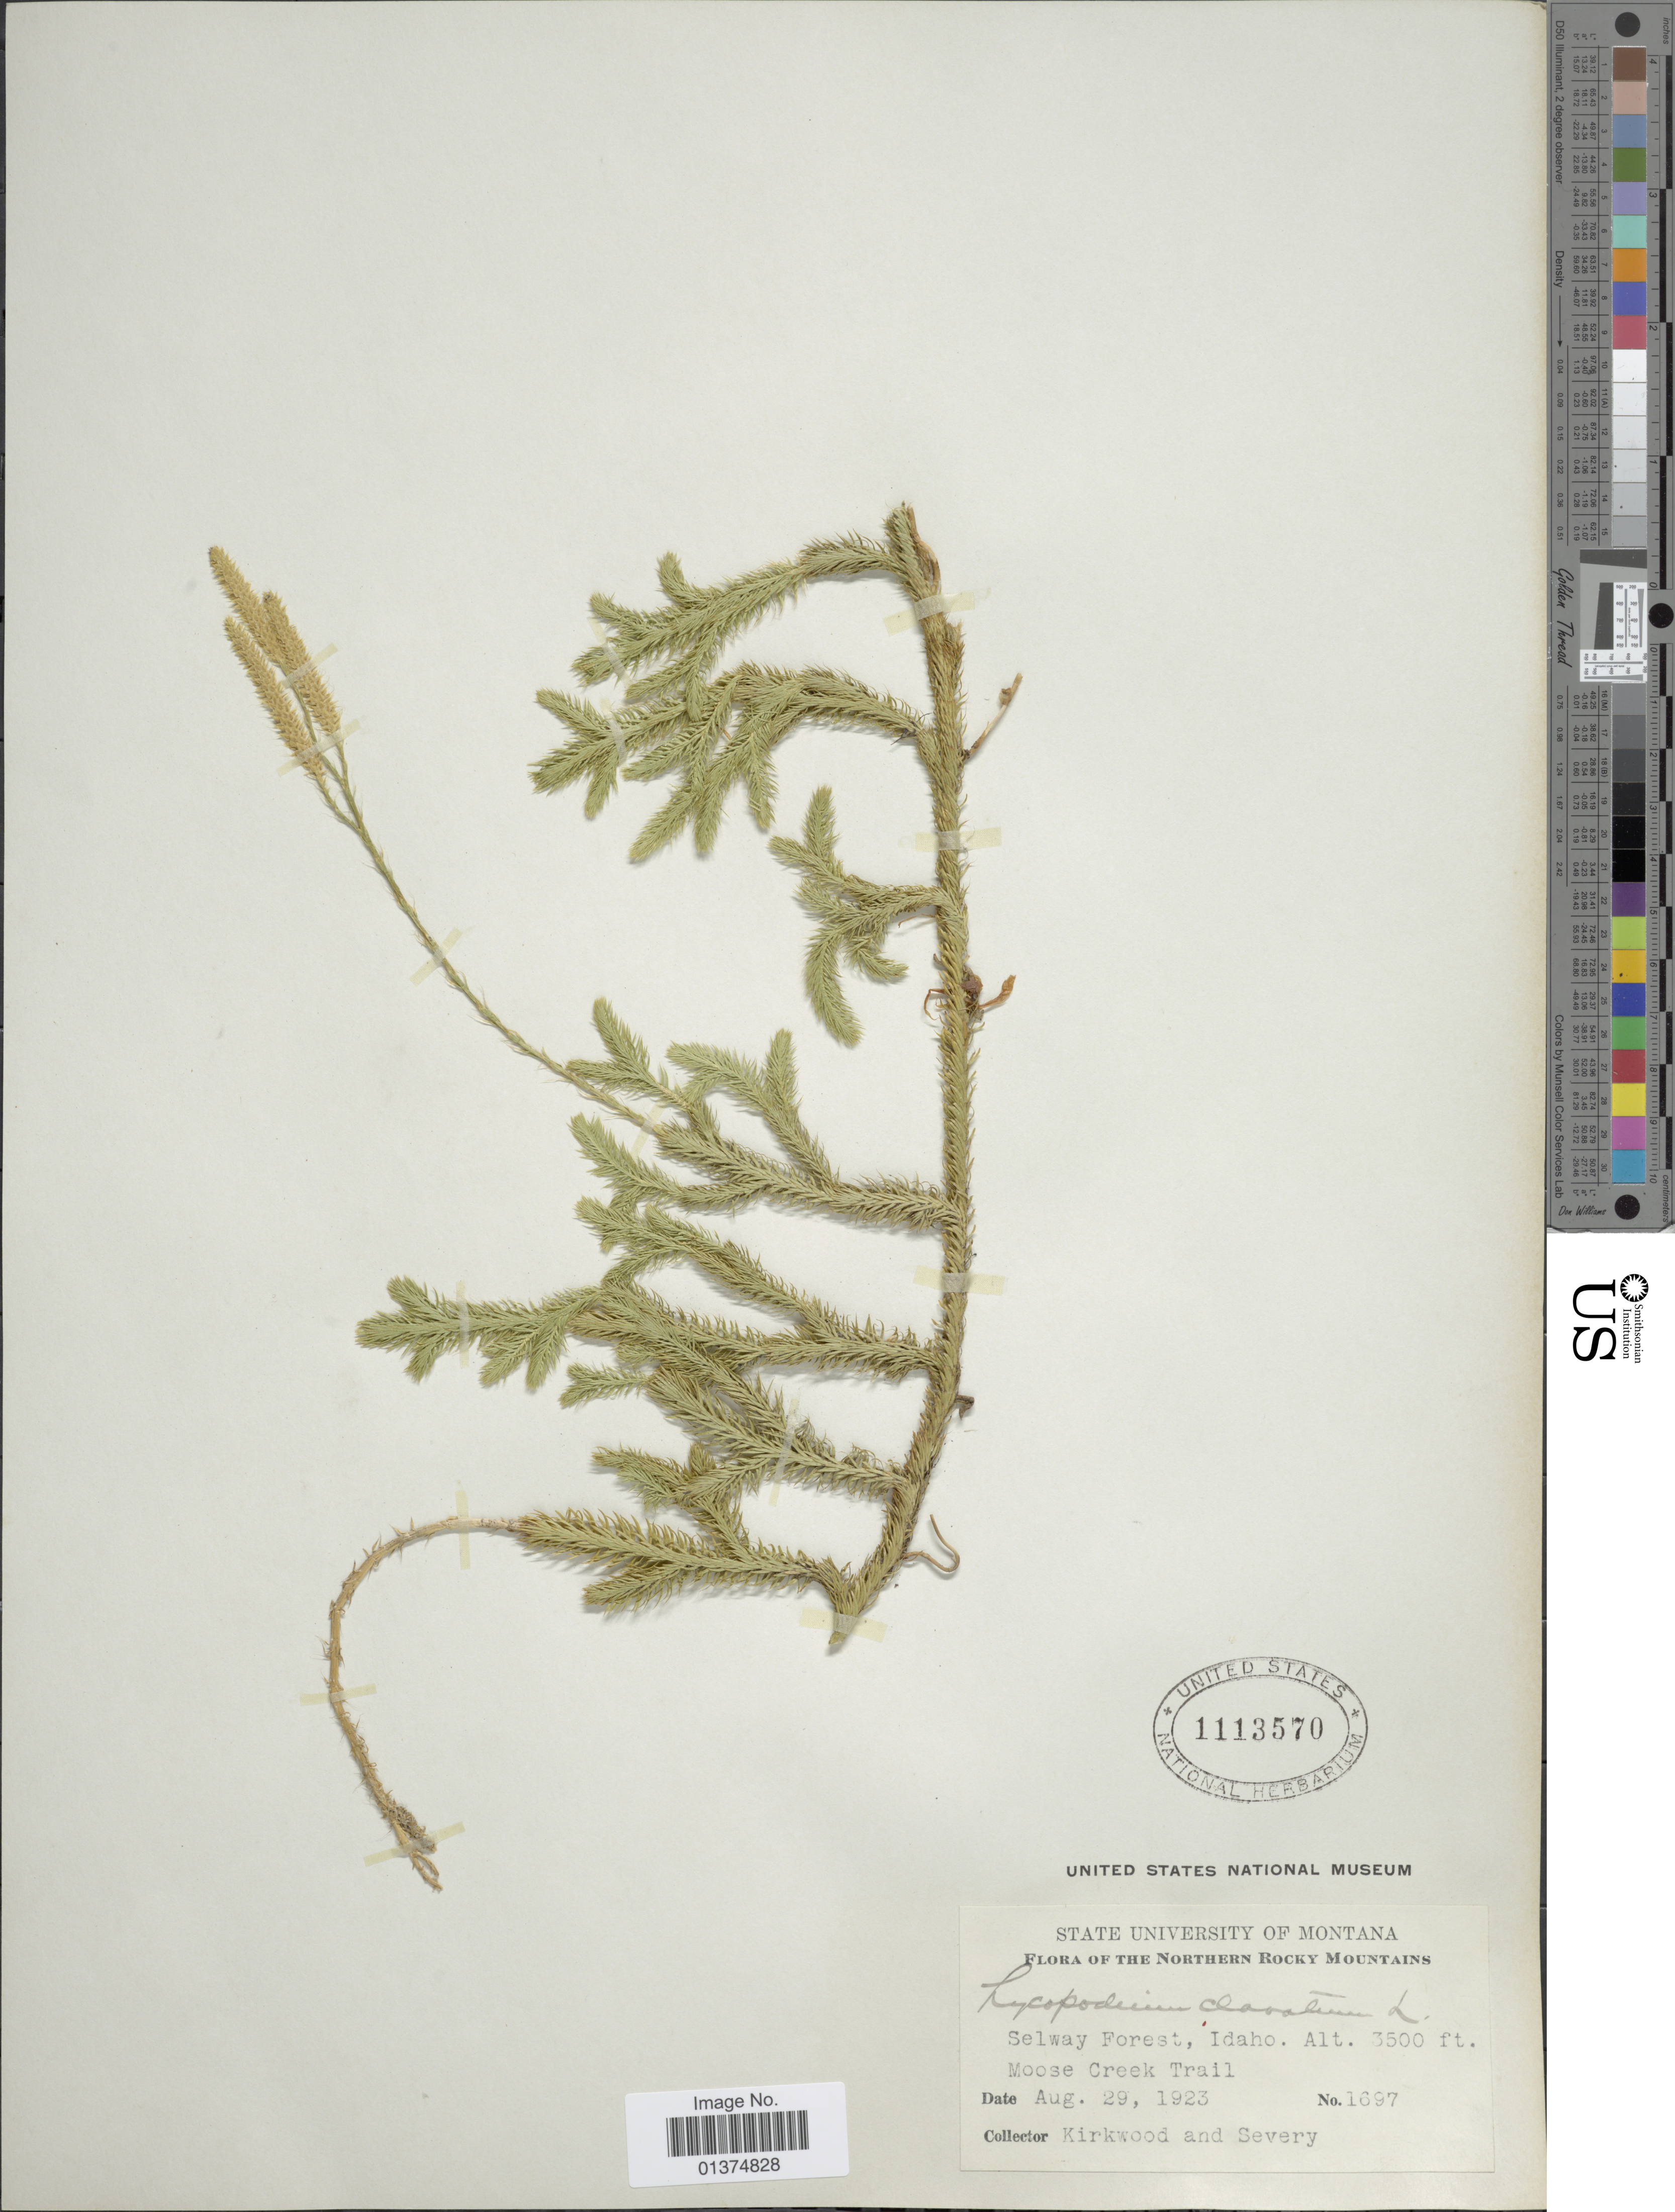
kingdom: Plantae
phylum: Tracheophyta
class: Lycopodiopsida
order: Lycopodiales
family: Lycopodiaceae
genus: Lycopodium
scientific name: Lycopodium clavatum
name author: L.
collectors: Krikwood & Severy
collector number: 1697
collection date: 1923-08-29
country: United States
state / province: Idaho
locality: Northern Rocky Mountains, Selway Forest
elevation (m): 1067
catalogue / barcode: US 1113570